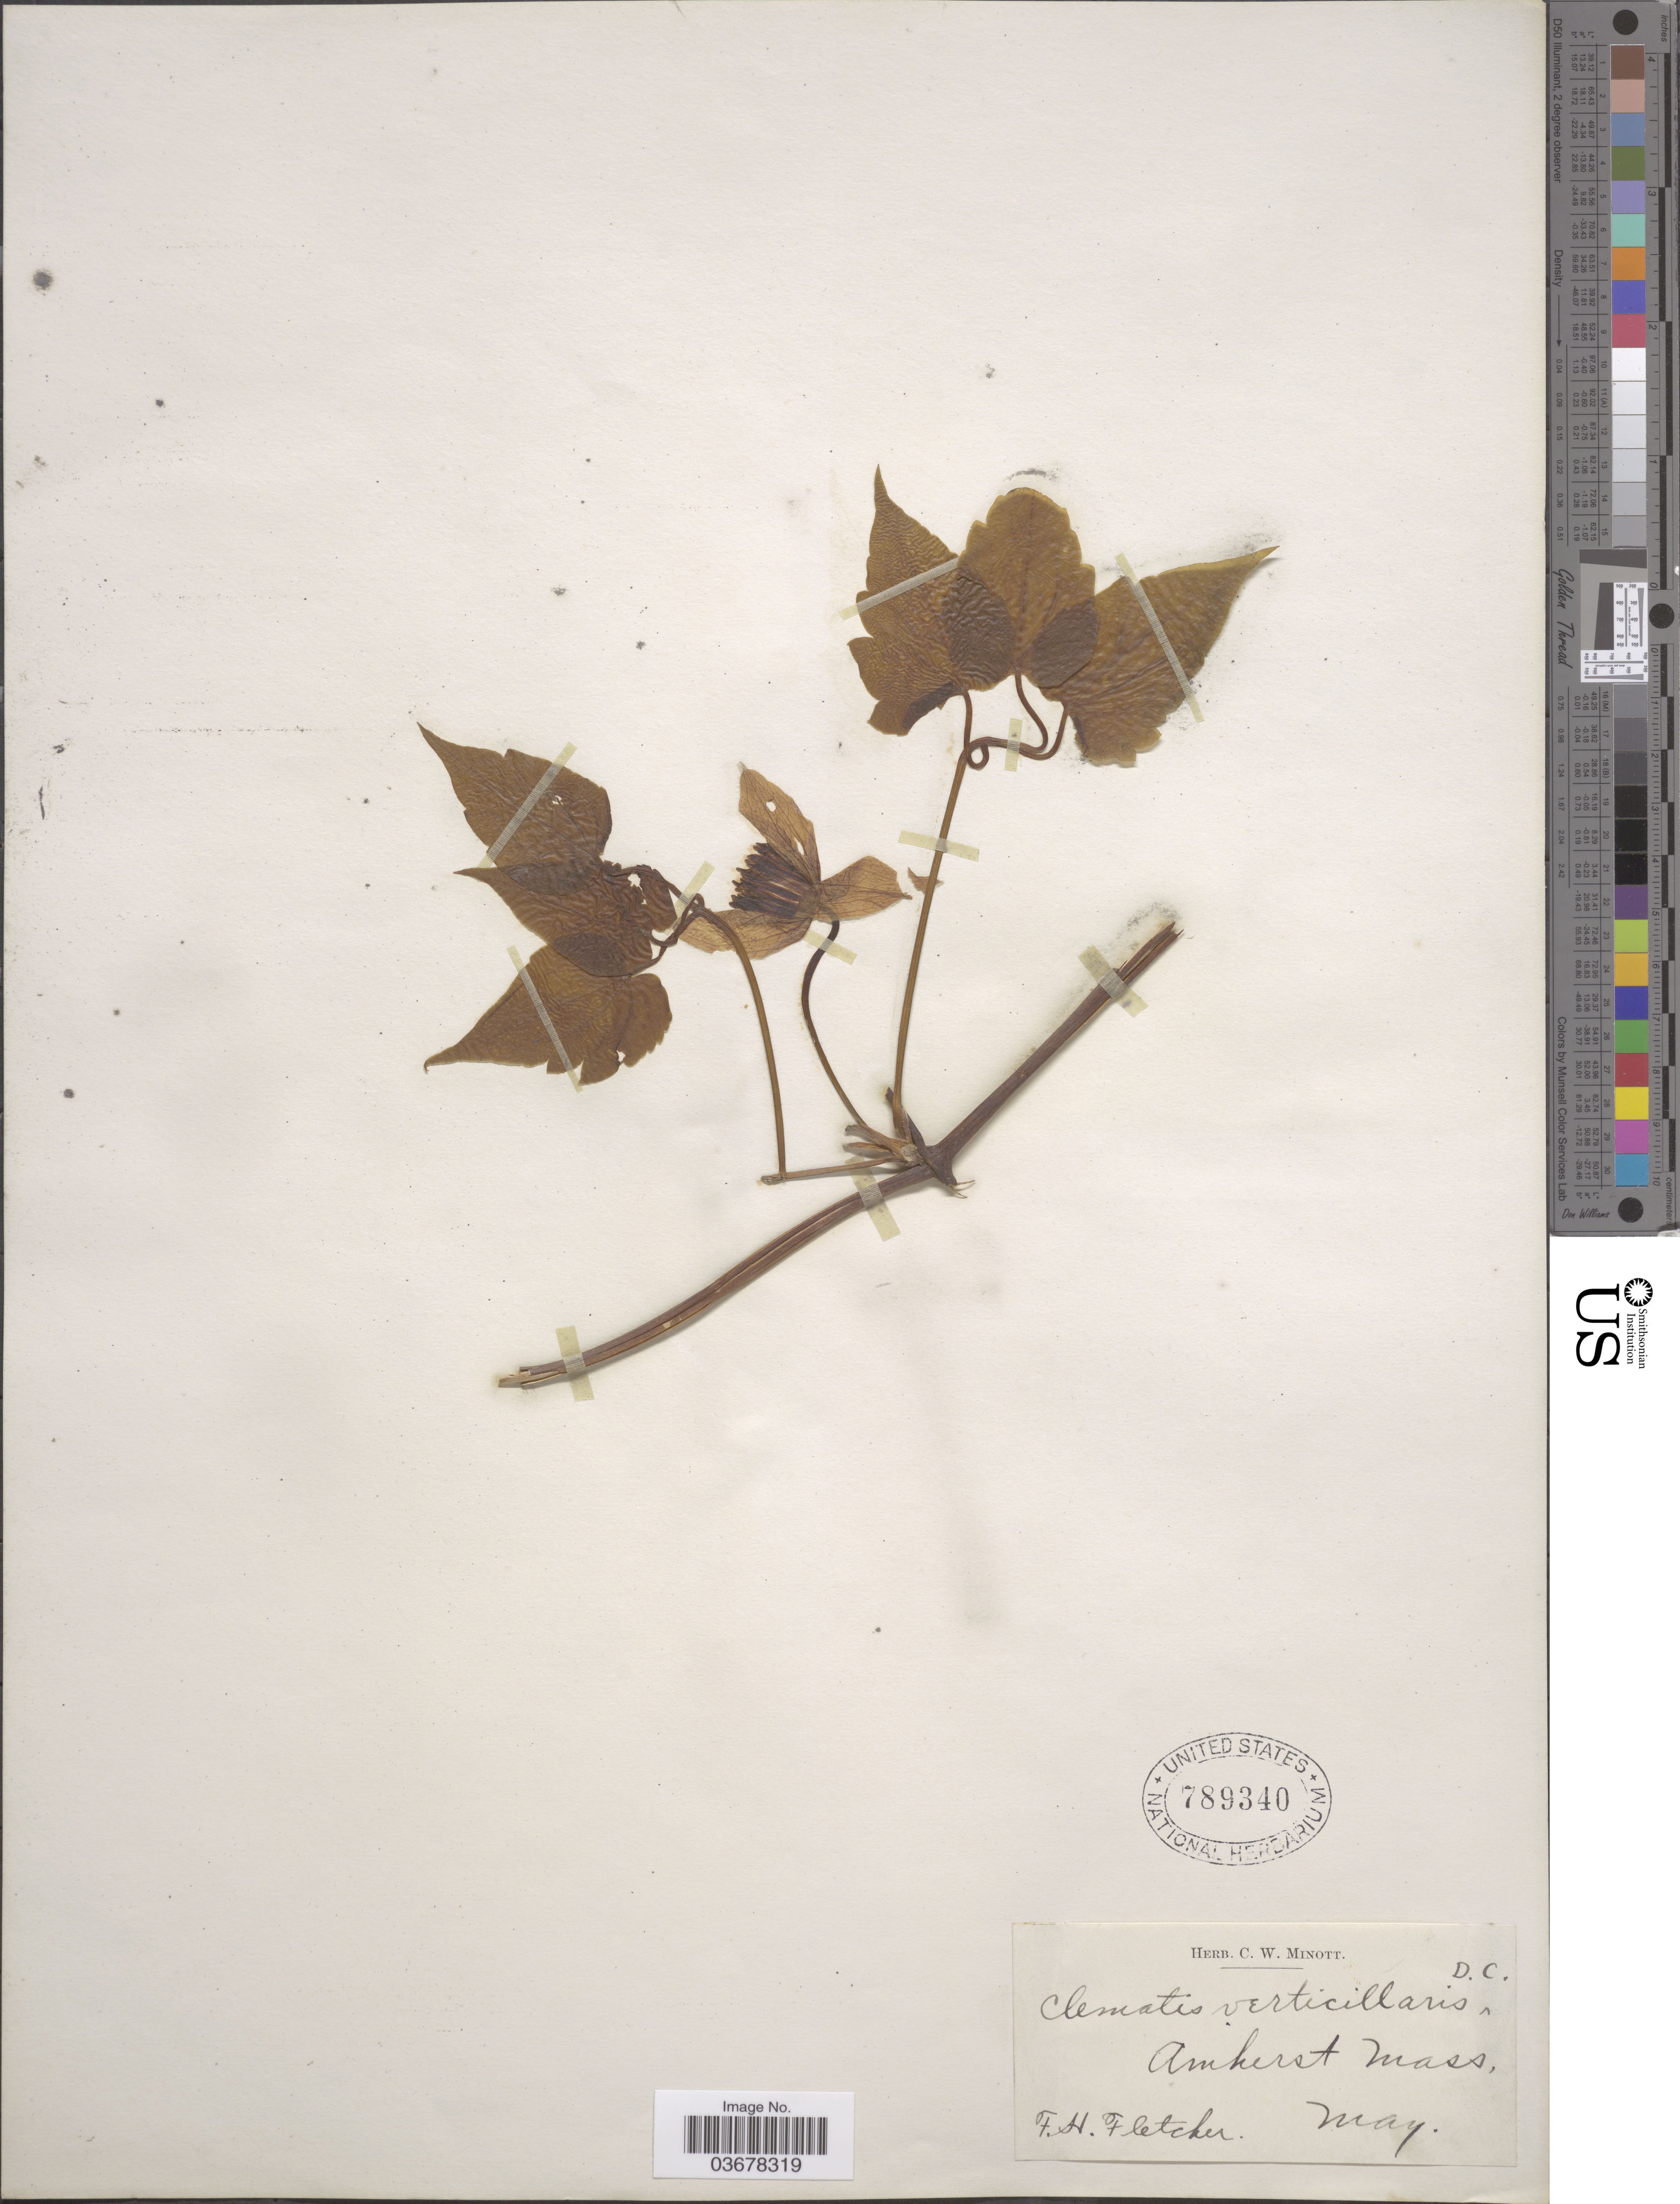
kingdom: Plantae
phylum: Tracheophyta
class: Magnoliopsida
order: Ranunculales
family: Ranunculaceae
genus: Clematis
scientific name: Clematis verticillaris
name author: DC.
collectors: F. Fletcher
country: United States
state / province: Massachusetts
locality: Amherst.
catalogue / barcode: US 789340